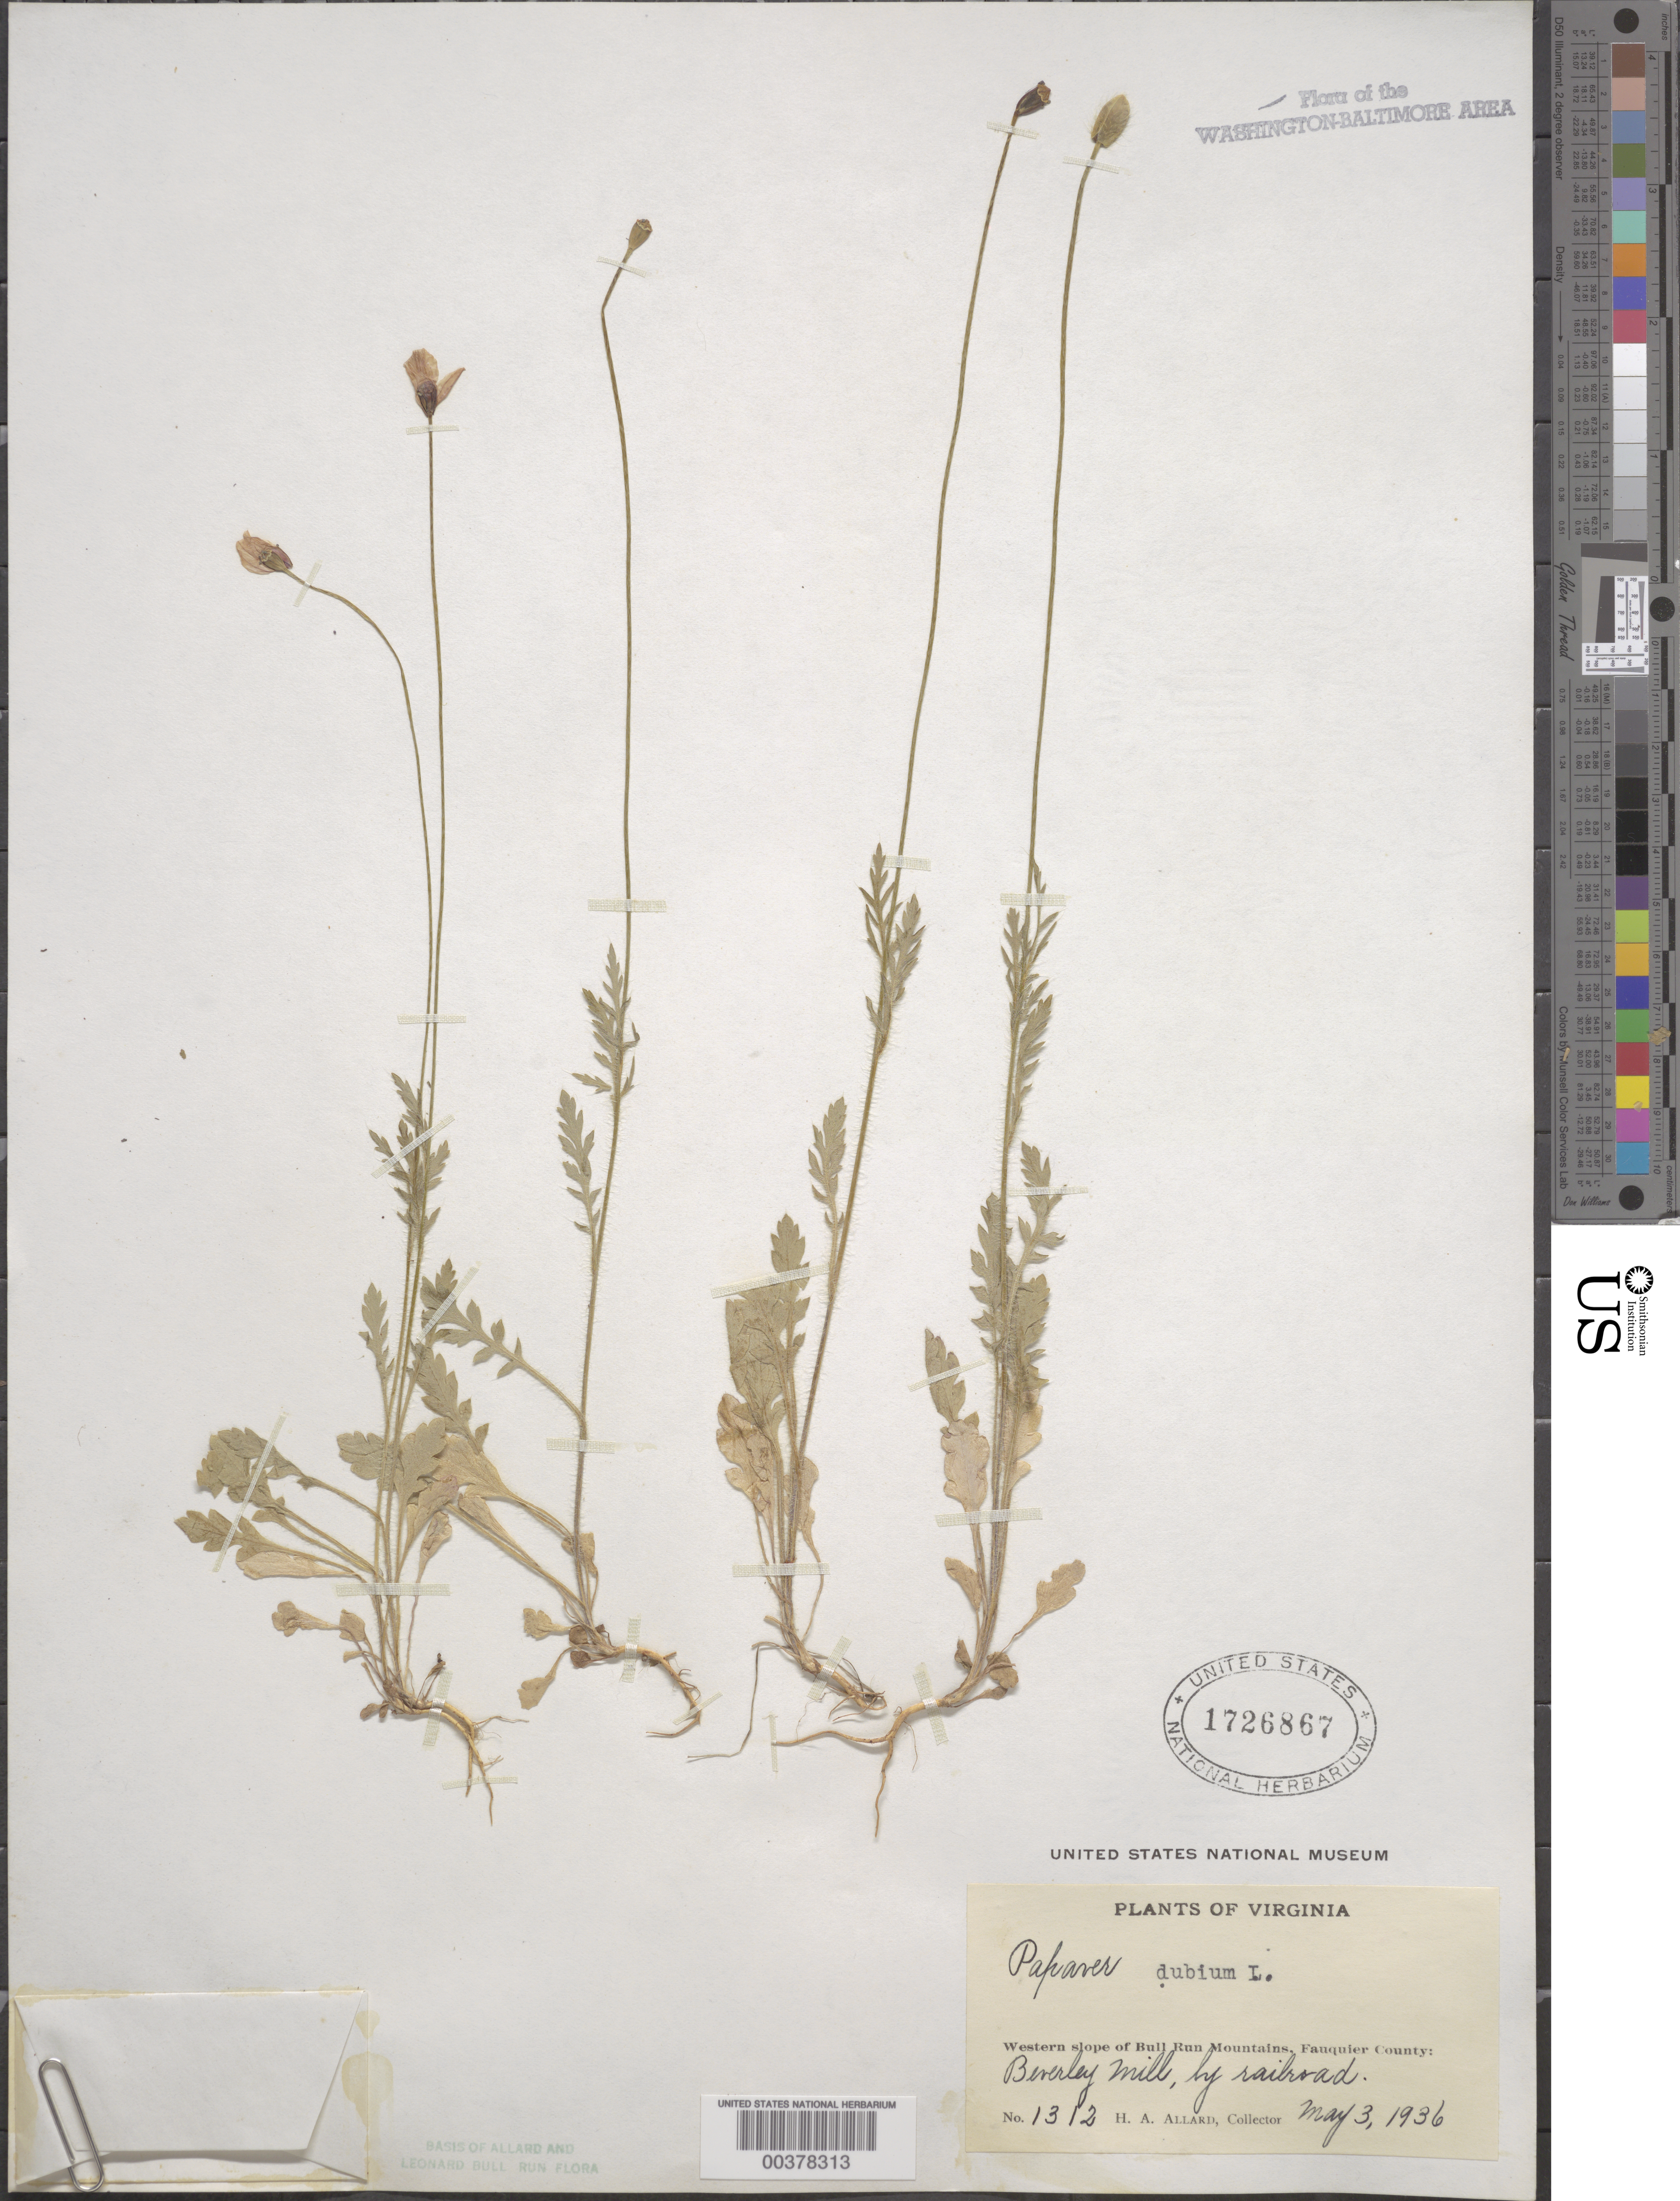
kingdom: Plantae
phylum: Tracheophyta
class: Magnoliopsida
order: Ranunculales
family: Papaveraceae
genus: Papaver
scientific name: Papaver dubium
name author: L.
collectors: H. A. Allard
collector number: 1312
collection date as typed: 03 May 1936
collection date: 1936-05-03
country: United States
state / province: Virginia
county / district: Fauquier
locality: Beverley Mill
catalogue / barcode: US 1726867